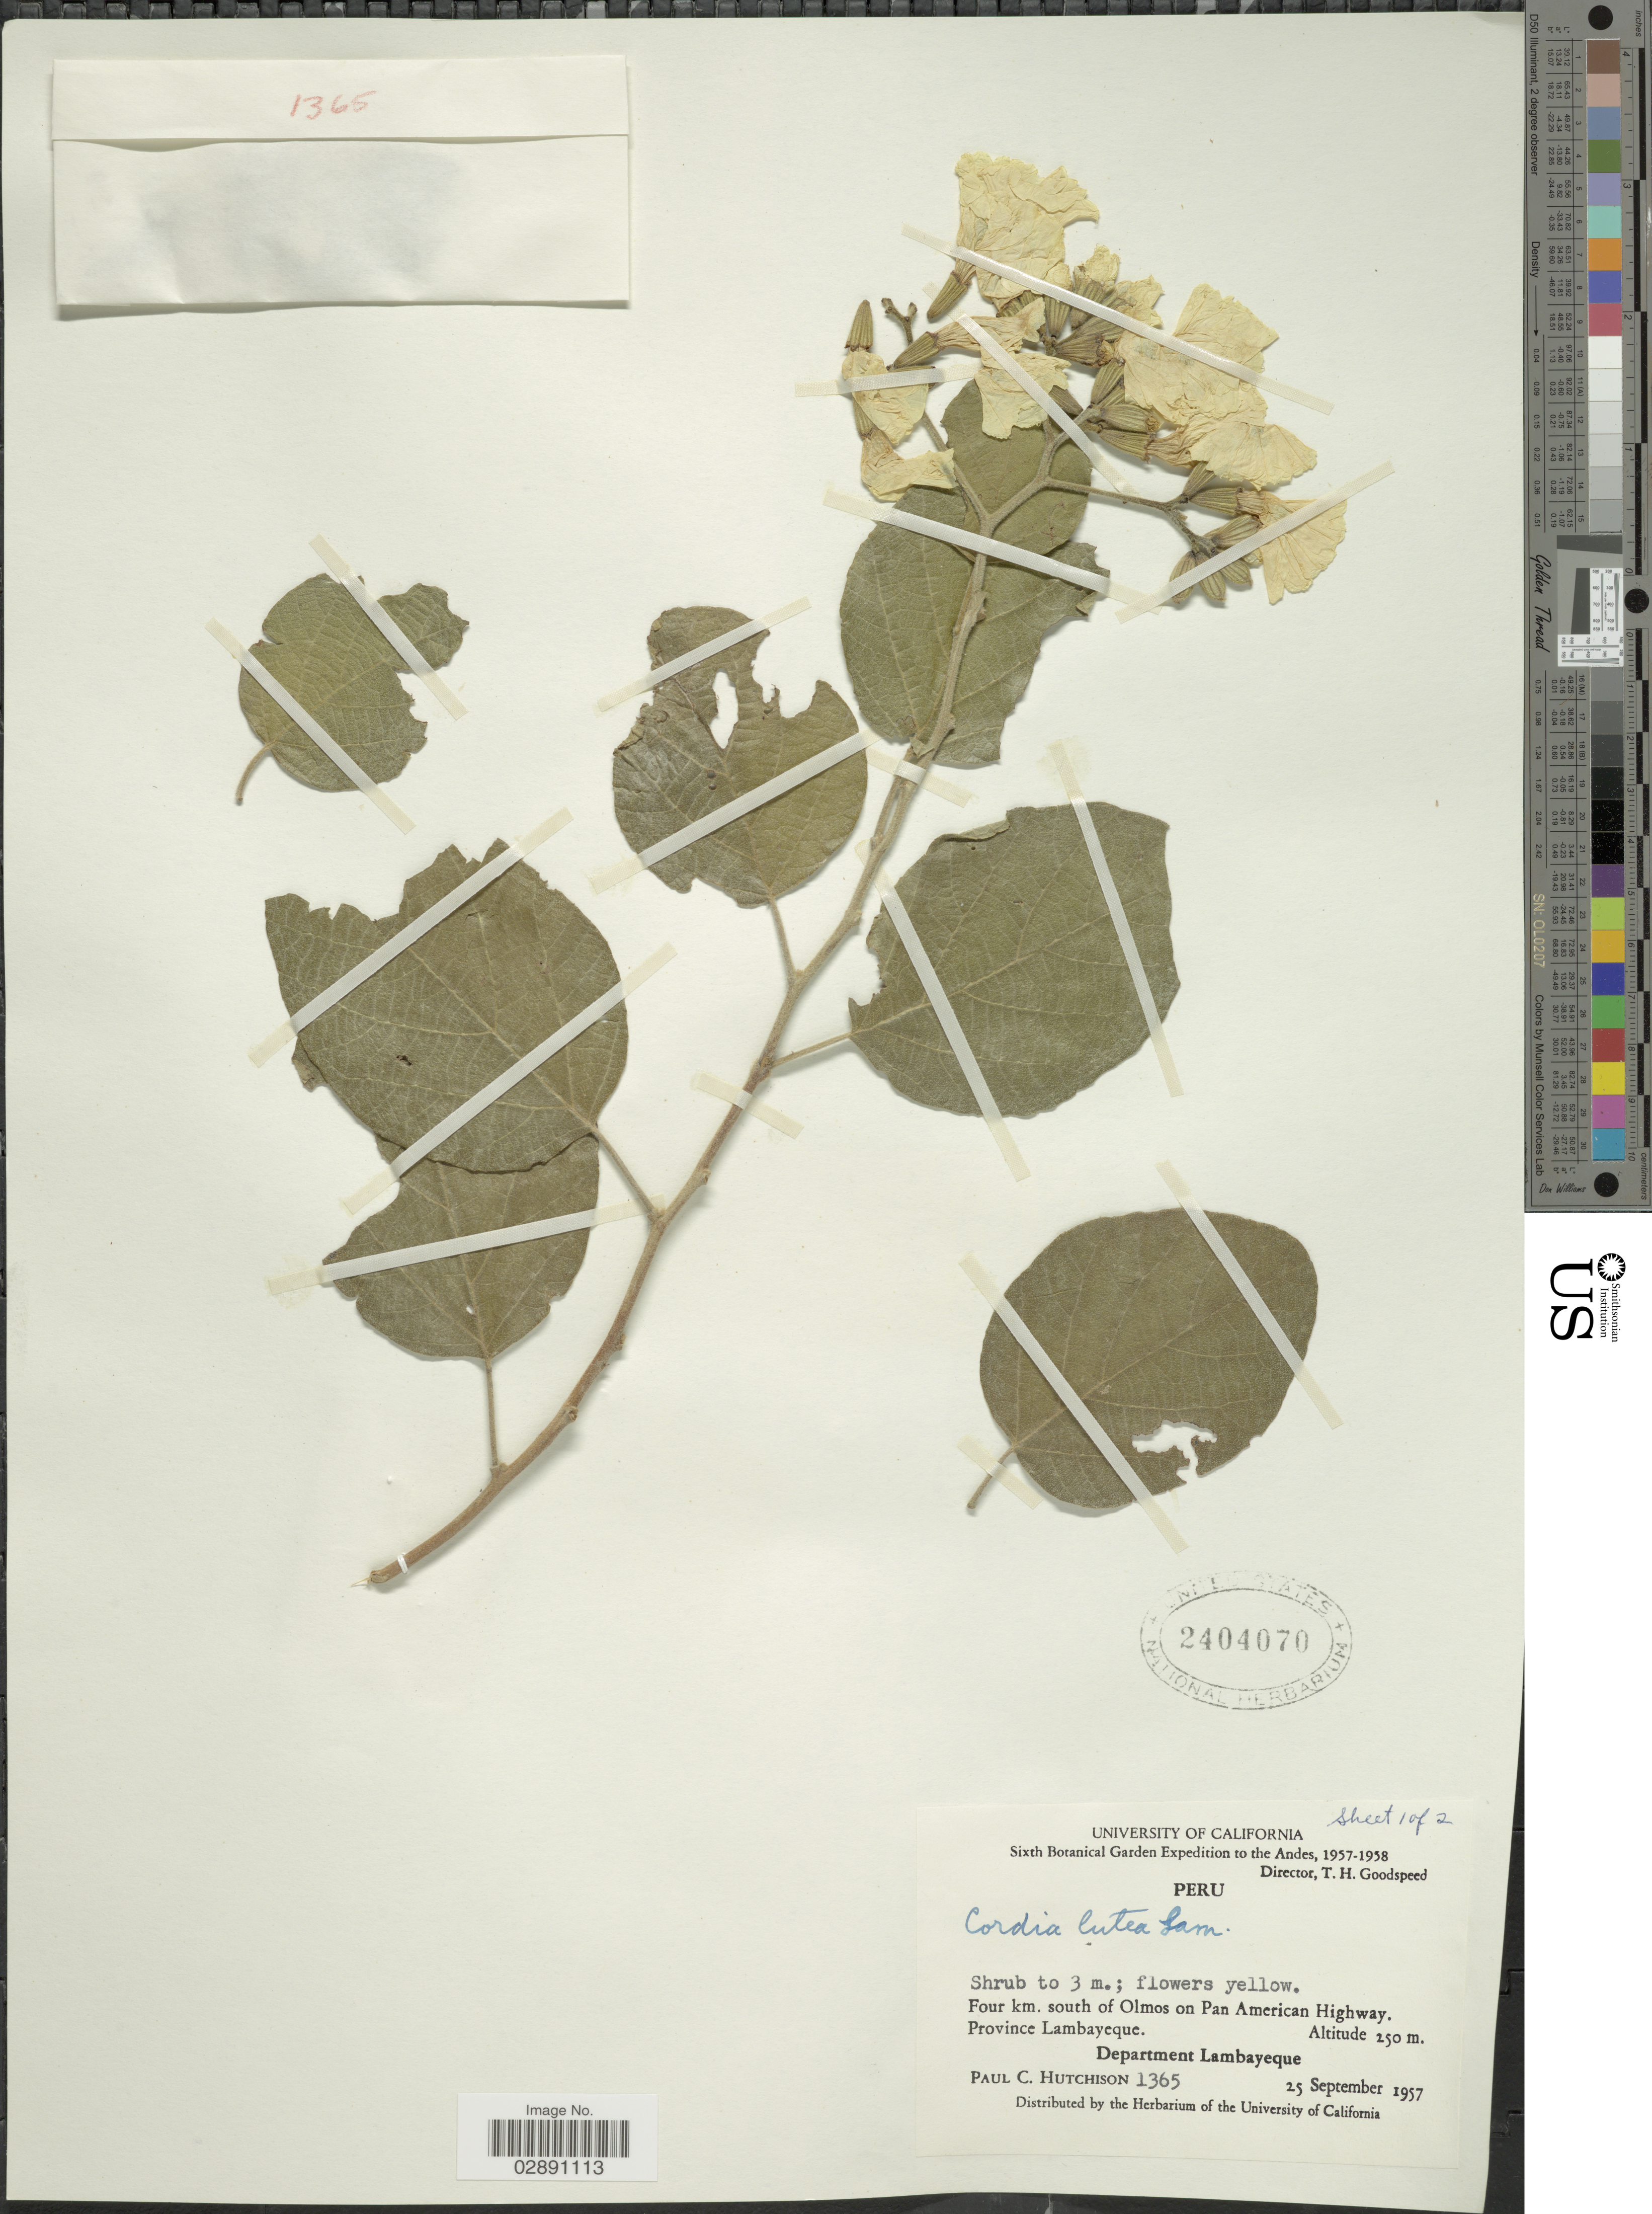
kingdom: Plantae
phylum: Tracheophyta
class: Magnoliopsida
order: Boraginales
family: Cordiaceae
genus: Cordia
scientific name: Cordia lutea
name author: Lam.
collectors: P. C. Hutchison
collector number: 1365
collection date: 1957-09-25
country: Peru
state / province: Lambayeque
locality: Andes. Four km. south of Olmos on Pan American Highway. Deprtment Lambayeque.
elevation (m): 250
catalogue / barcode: US 2404070